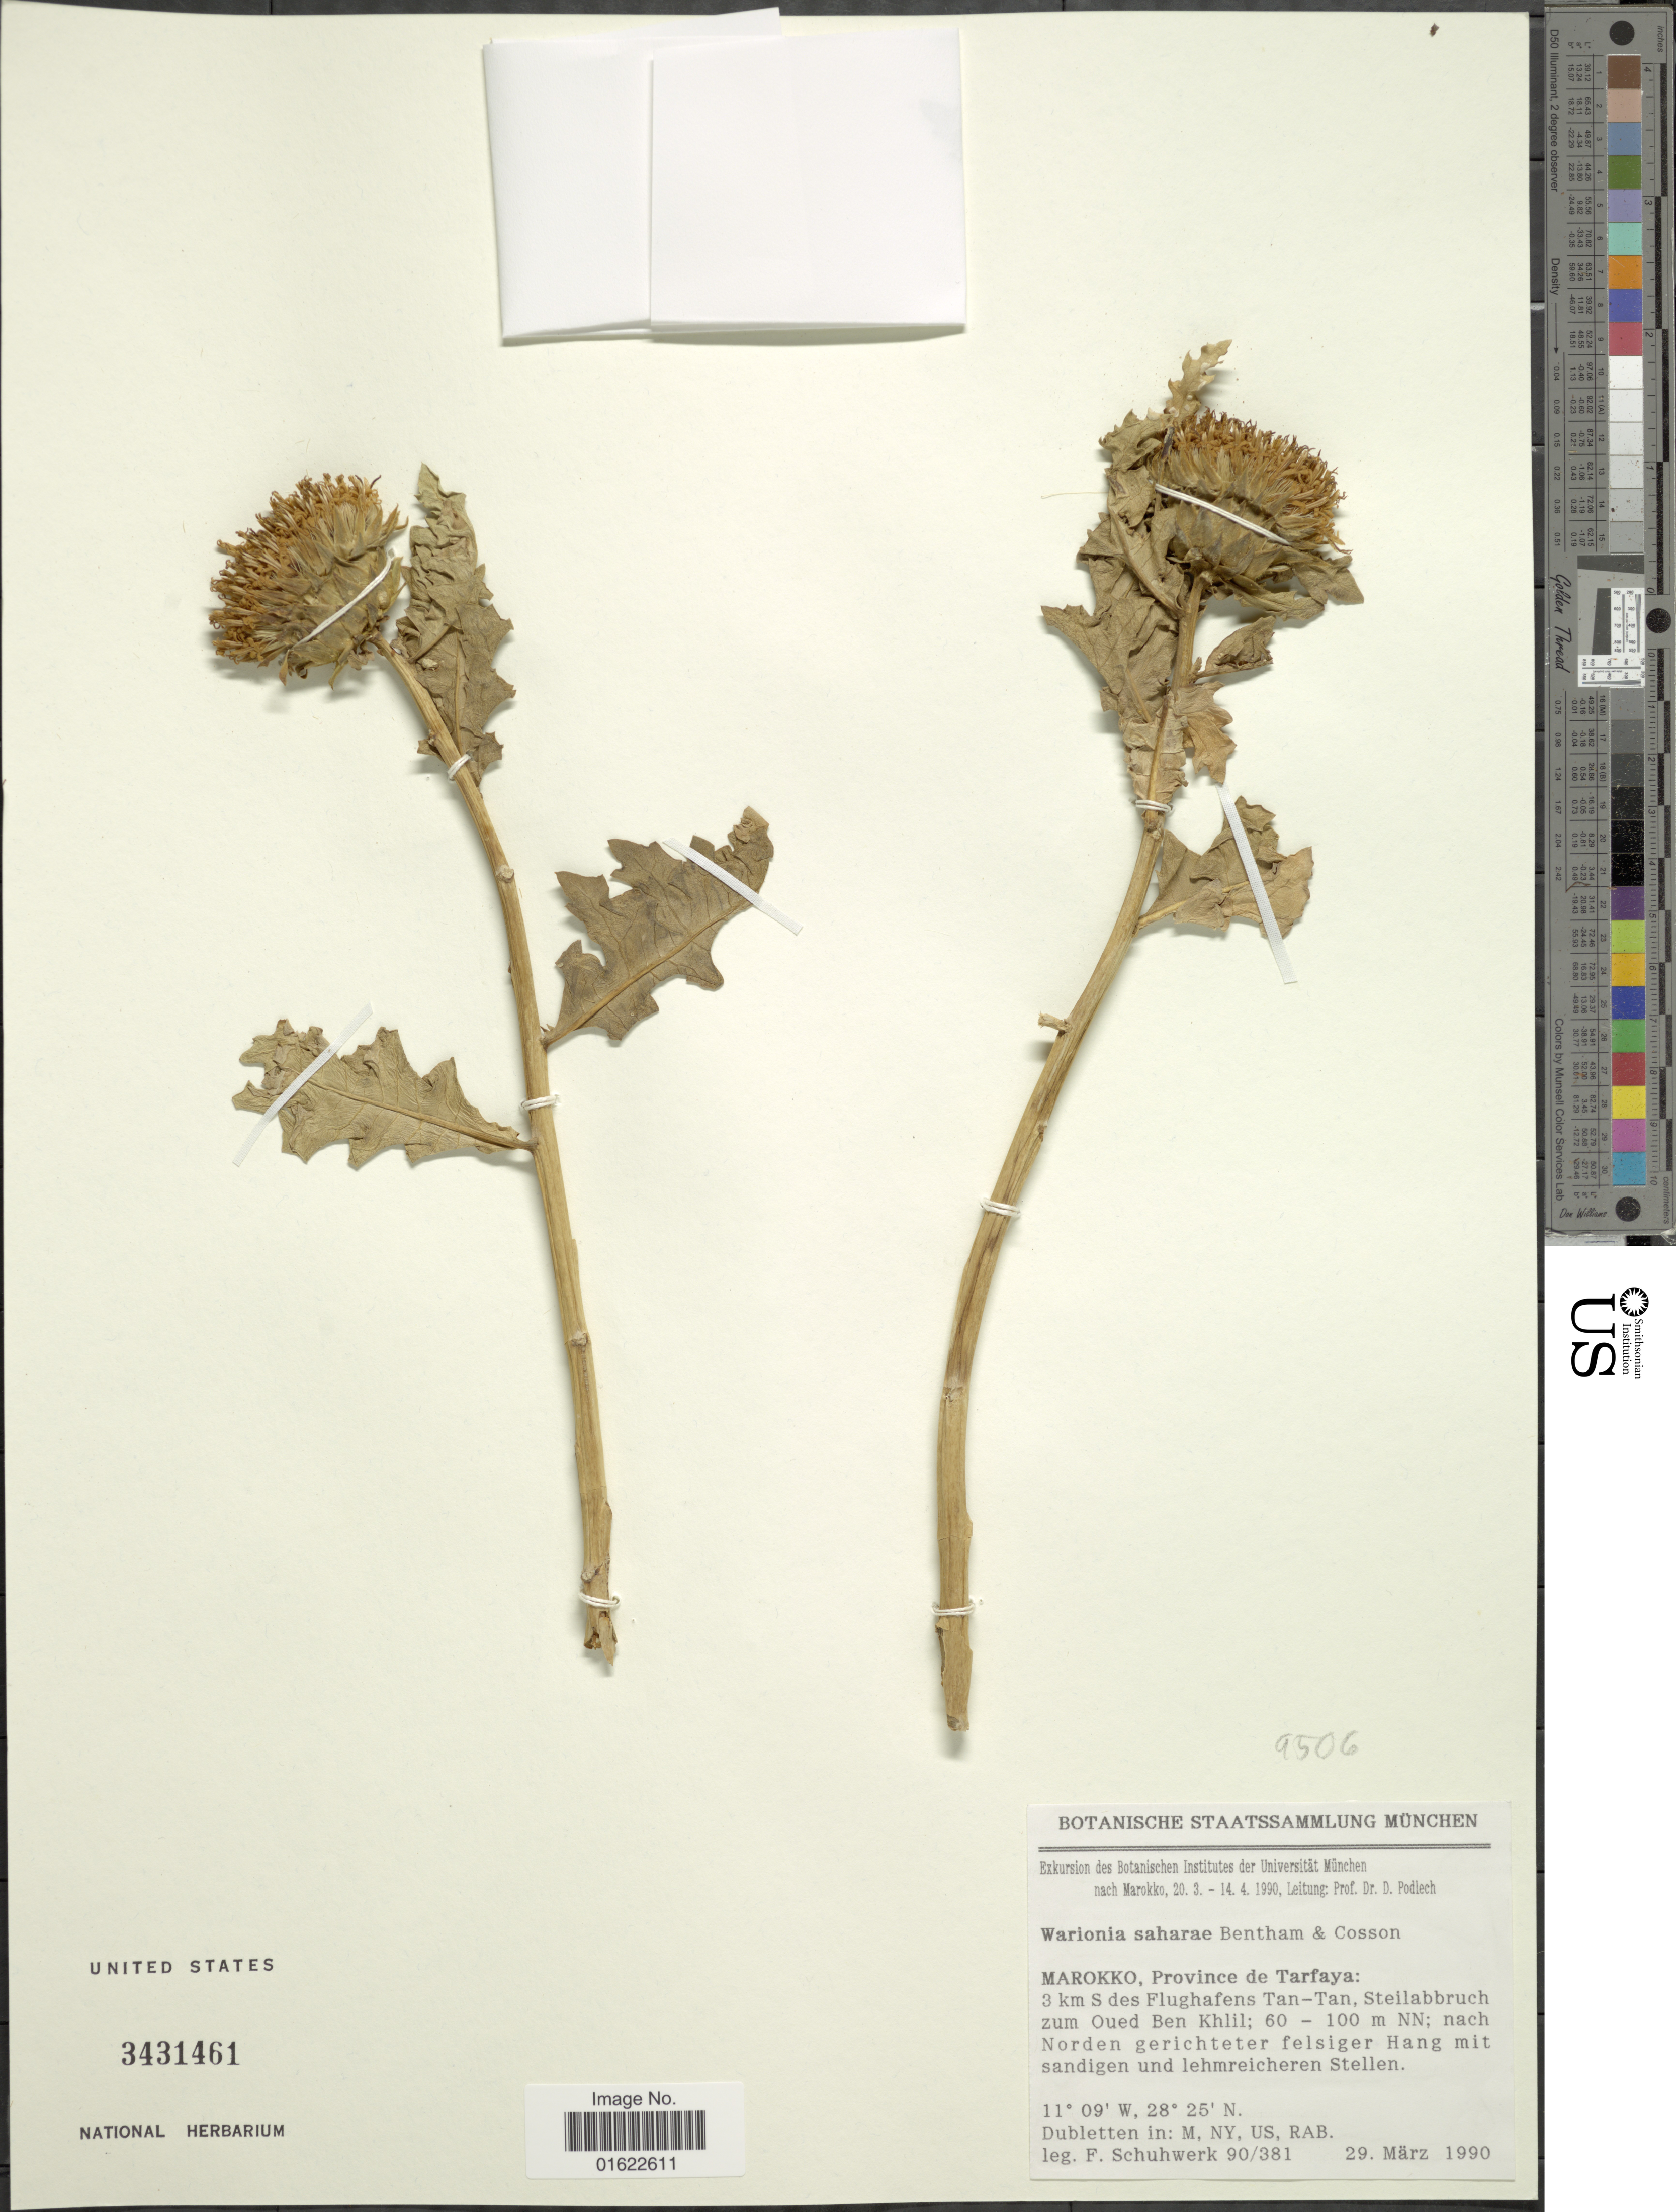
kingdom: Plantae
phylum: Tracheophyta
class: Magnoliopsida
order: Asterales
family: Asteraceae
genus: Warionia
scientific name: Warionia saharae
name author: Benthem ex Benth. & Coss.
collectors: Schuhwerk, F.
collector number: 90/381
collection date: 1990-03-29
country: Morocco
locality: Province de Tarfaya: 3 km S des Flughafens Tan - Tan, Steilabruch zum Oued Ben Khlil; nach Norden gerichteter felsiger Hang mit sandigen und lehmreicheren Stellen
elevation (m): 60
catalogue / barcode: US 3431461